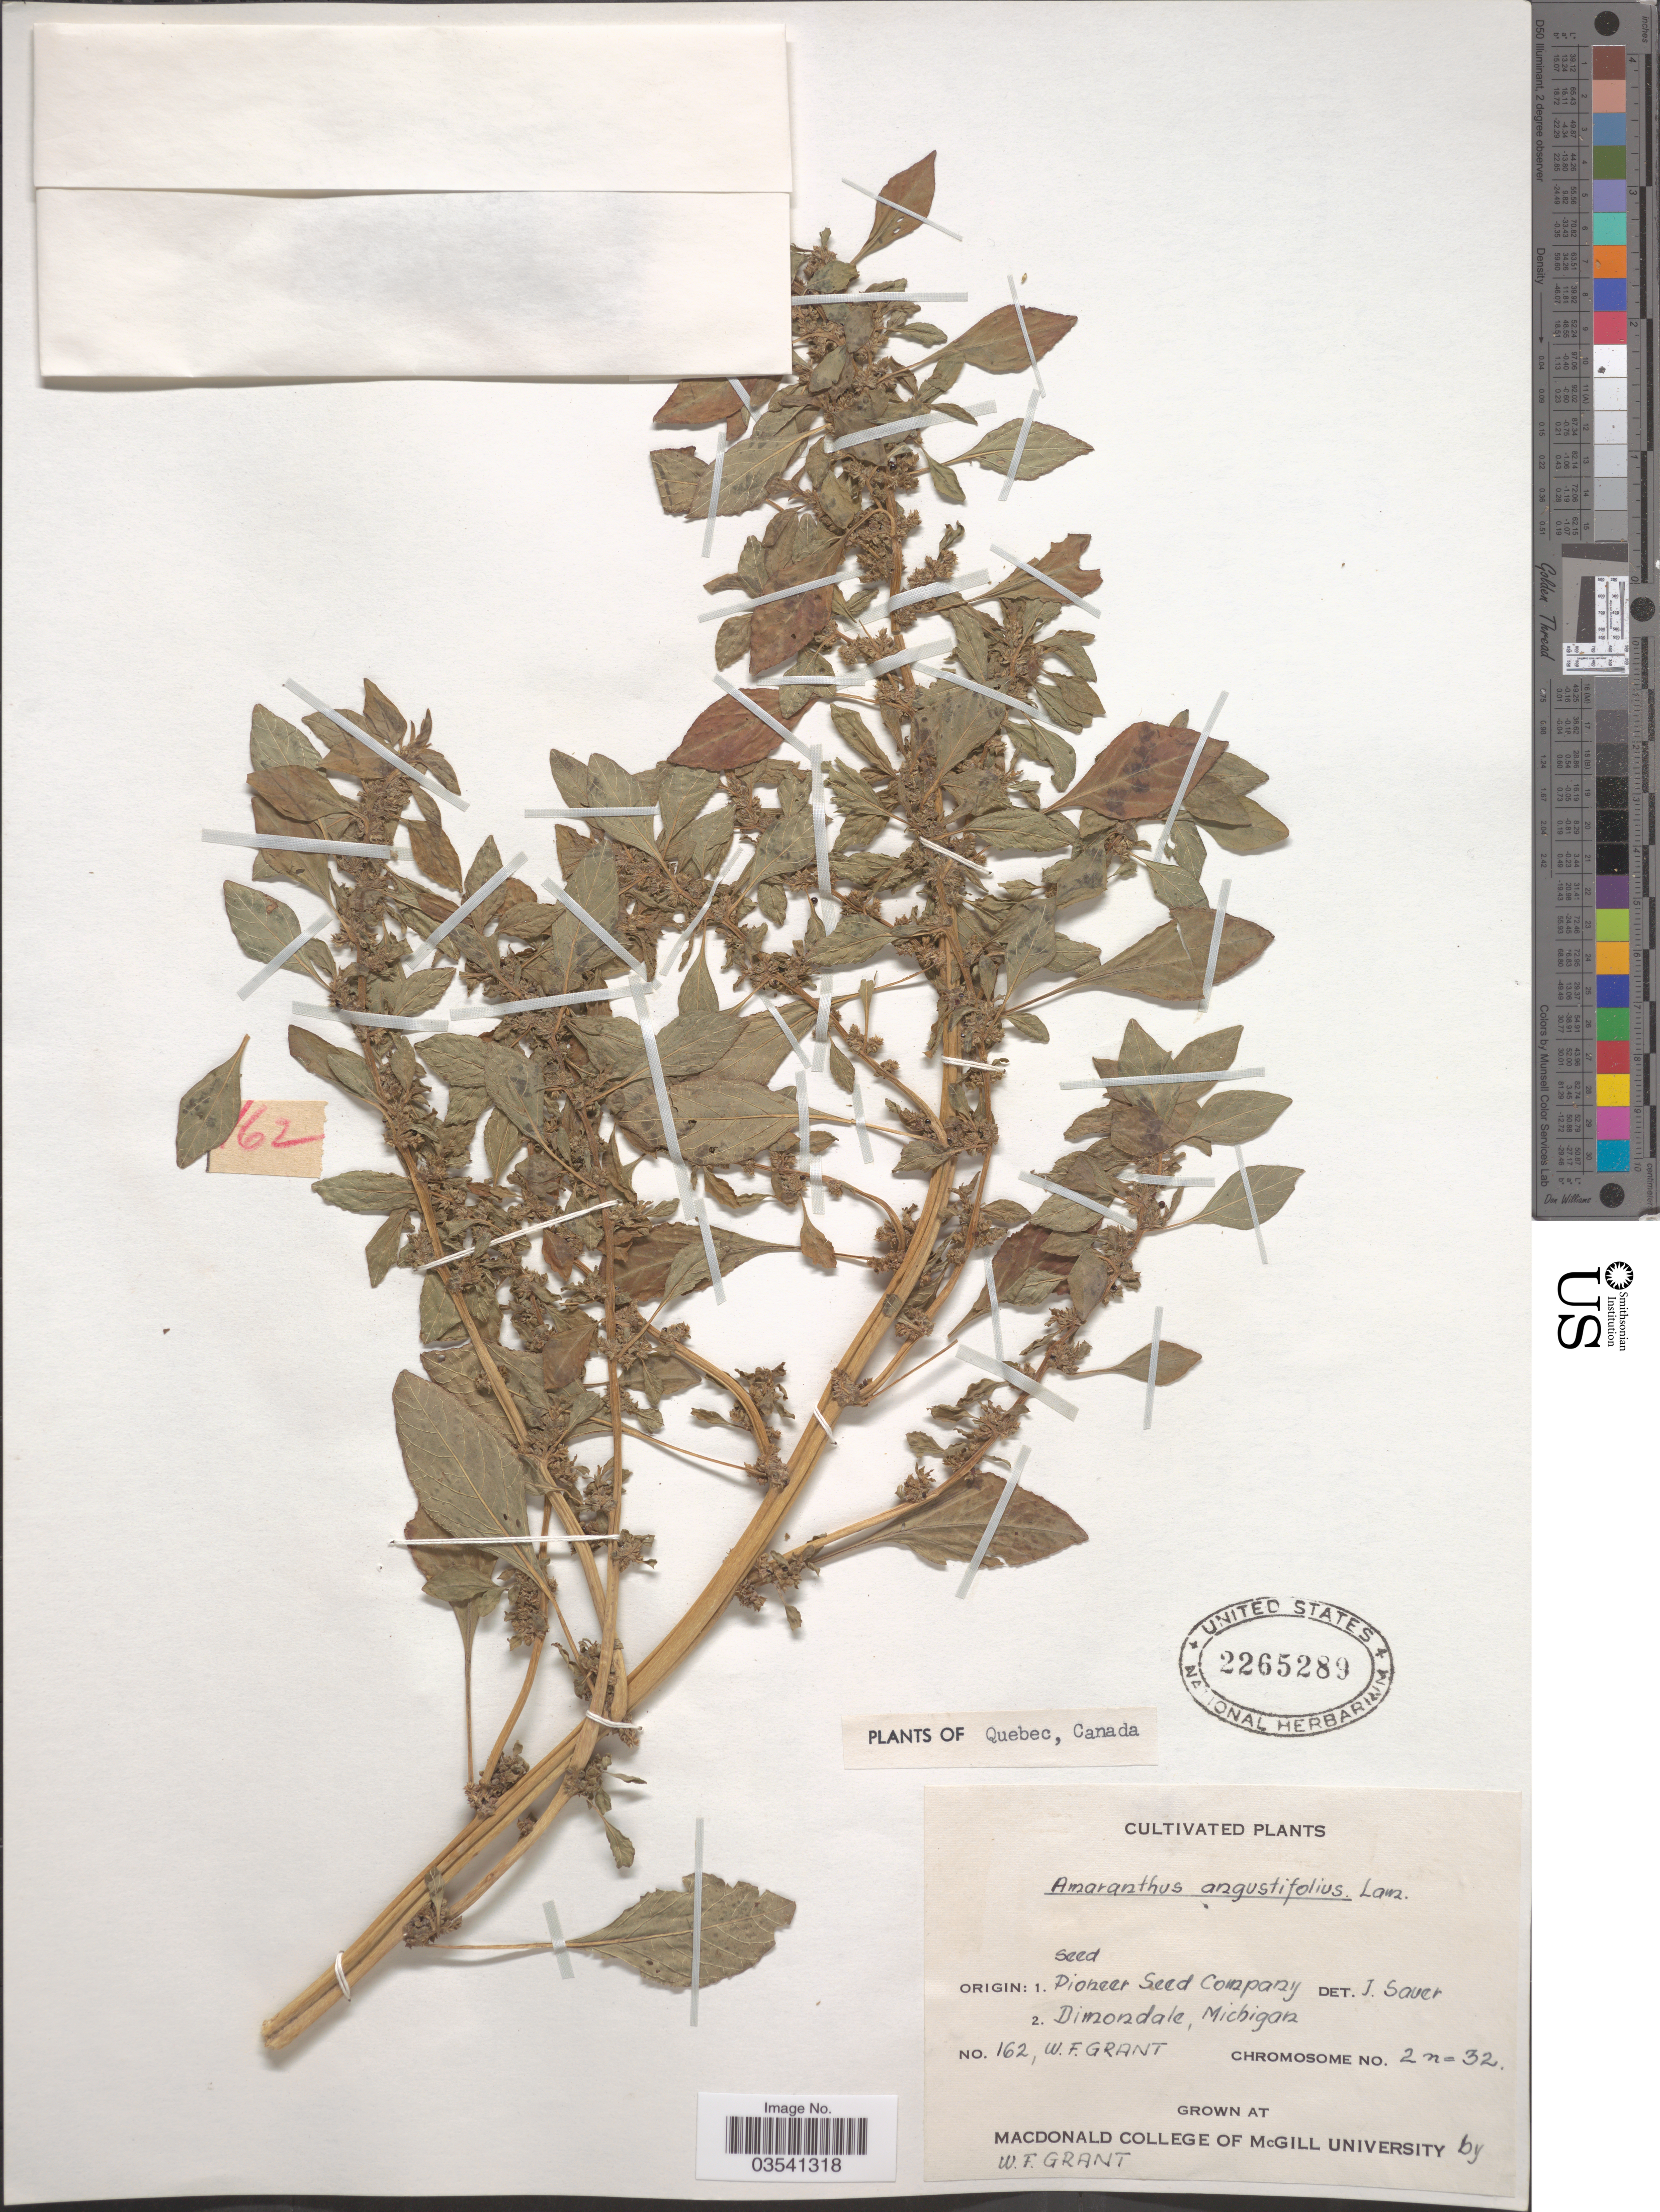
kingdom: Plantae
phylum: Tracheophyta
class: Magnoliopsida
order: Caryophyllales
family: Amaranthaceae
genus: Amaranthus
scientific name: Amaranthus angustifolius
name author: M. Bieb. ex Willd.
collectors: W. Grant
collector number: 162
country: Canada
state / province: Quebec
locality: Grown at MacDonald College of McGill University.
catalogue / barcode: US 2265289